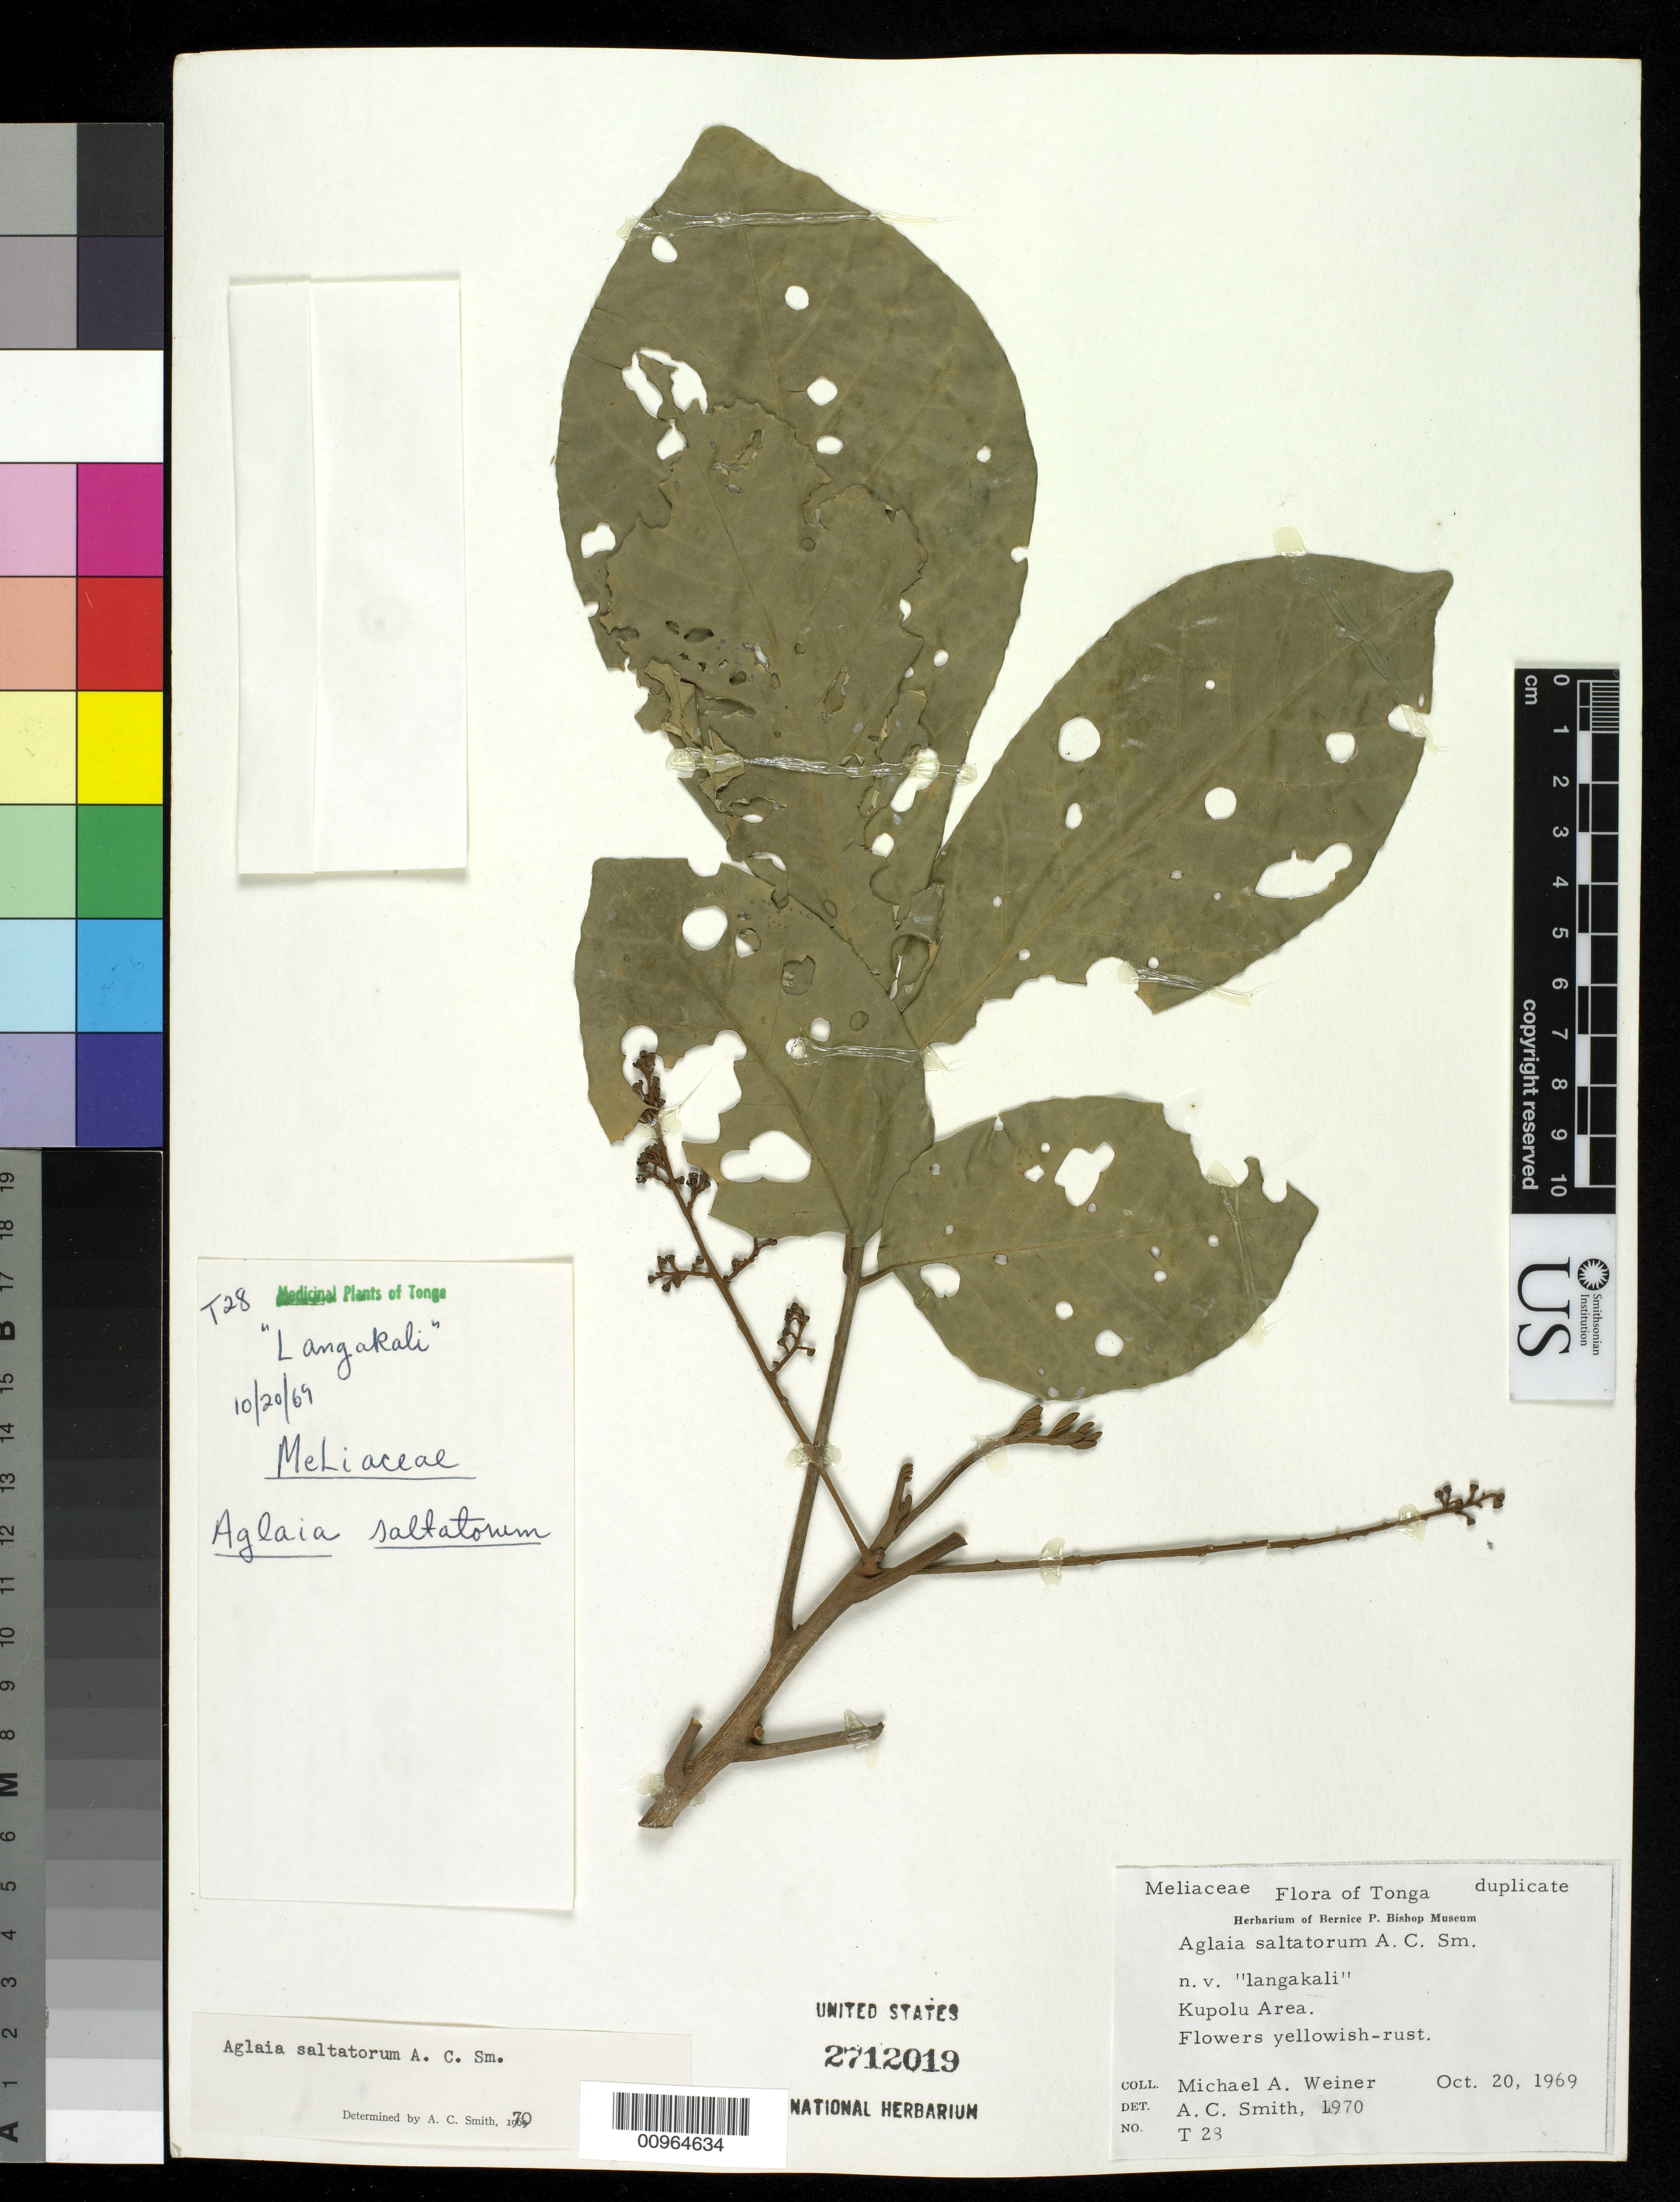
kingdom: Plantae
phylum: Tracheophyta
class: Magnoliopsida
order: Sapindales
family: Meliaceae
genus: Aglaia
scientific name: Aglaia saltatorum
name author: A.C. Sm.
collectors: M. Weiner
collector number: T 23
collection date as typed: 20 Oct 1969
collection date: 1969-10-20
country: Tonga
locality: Kupolu area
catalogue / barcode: US 2712019